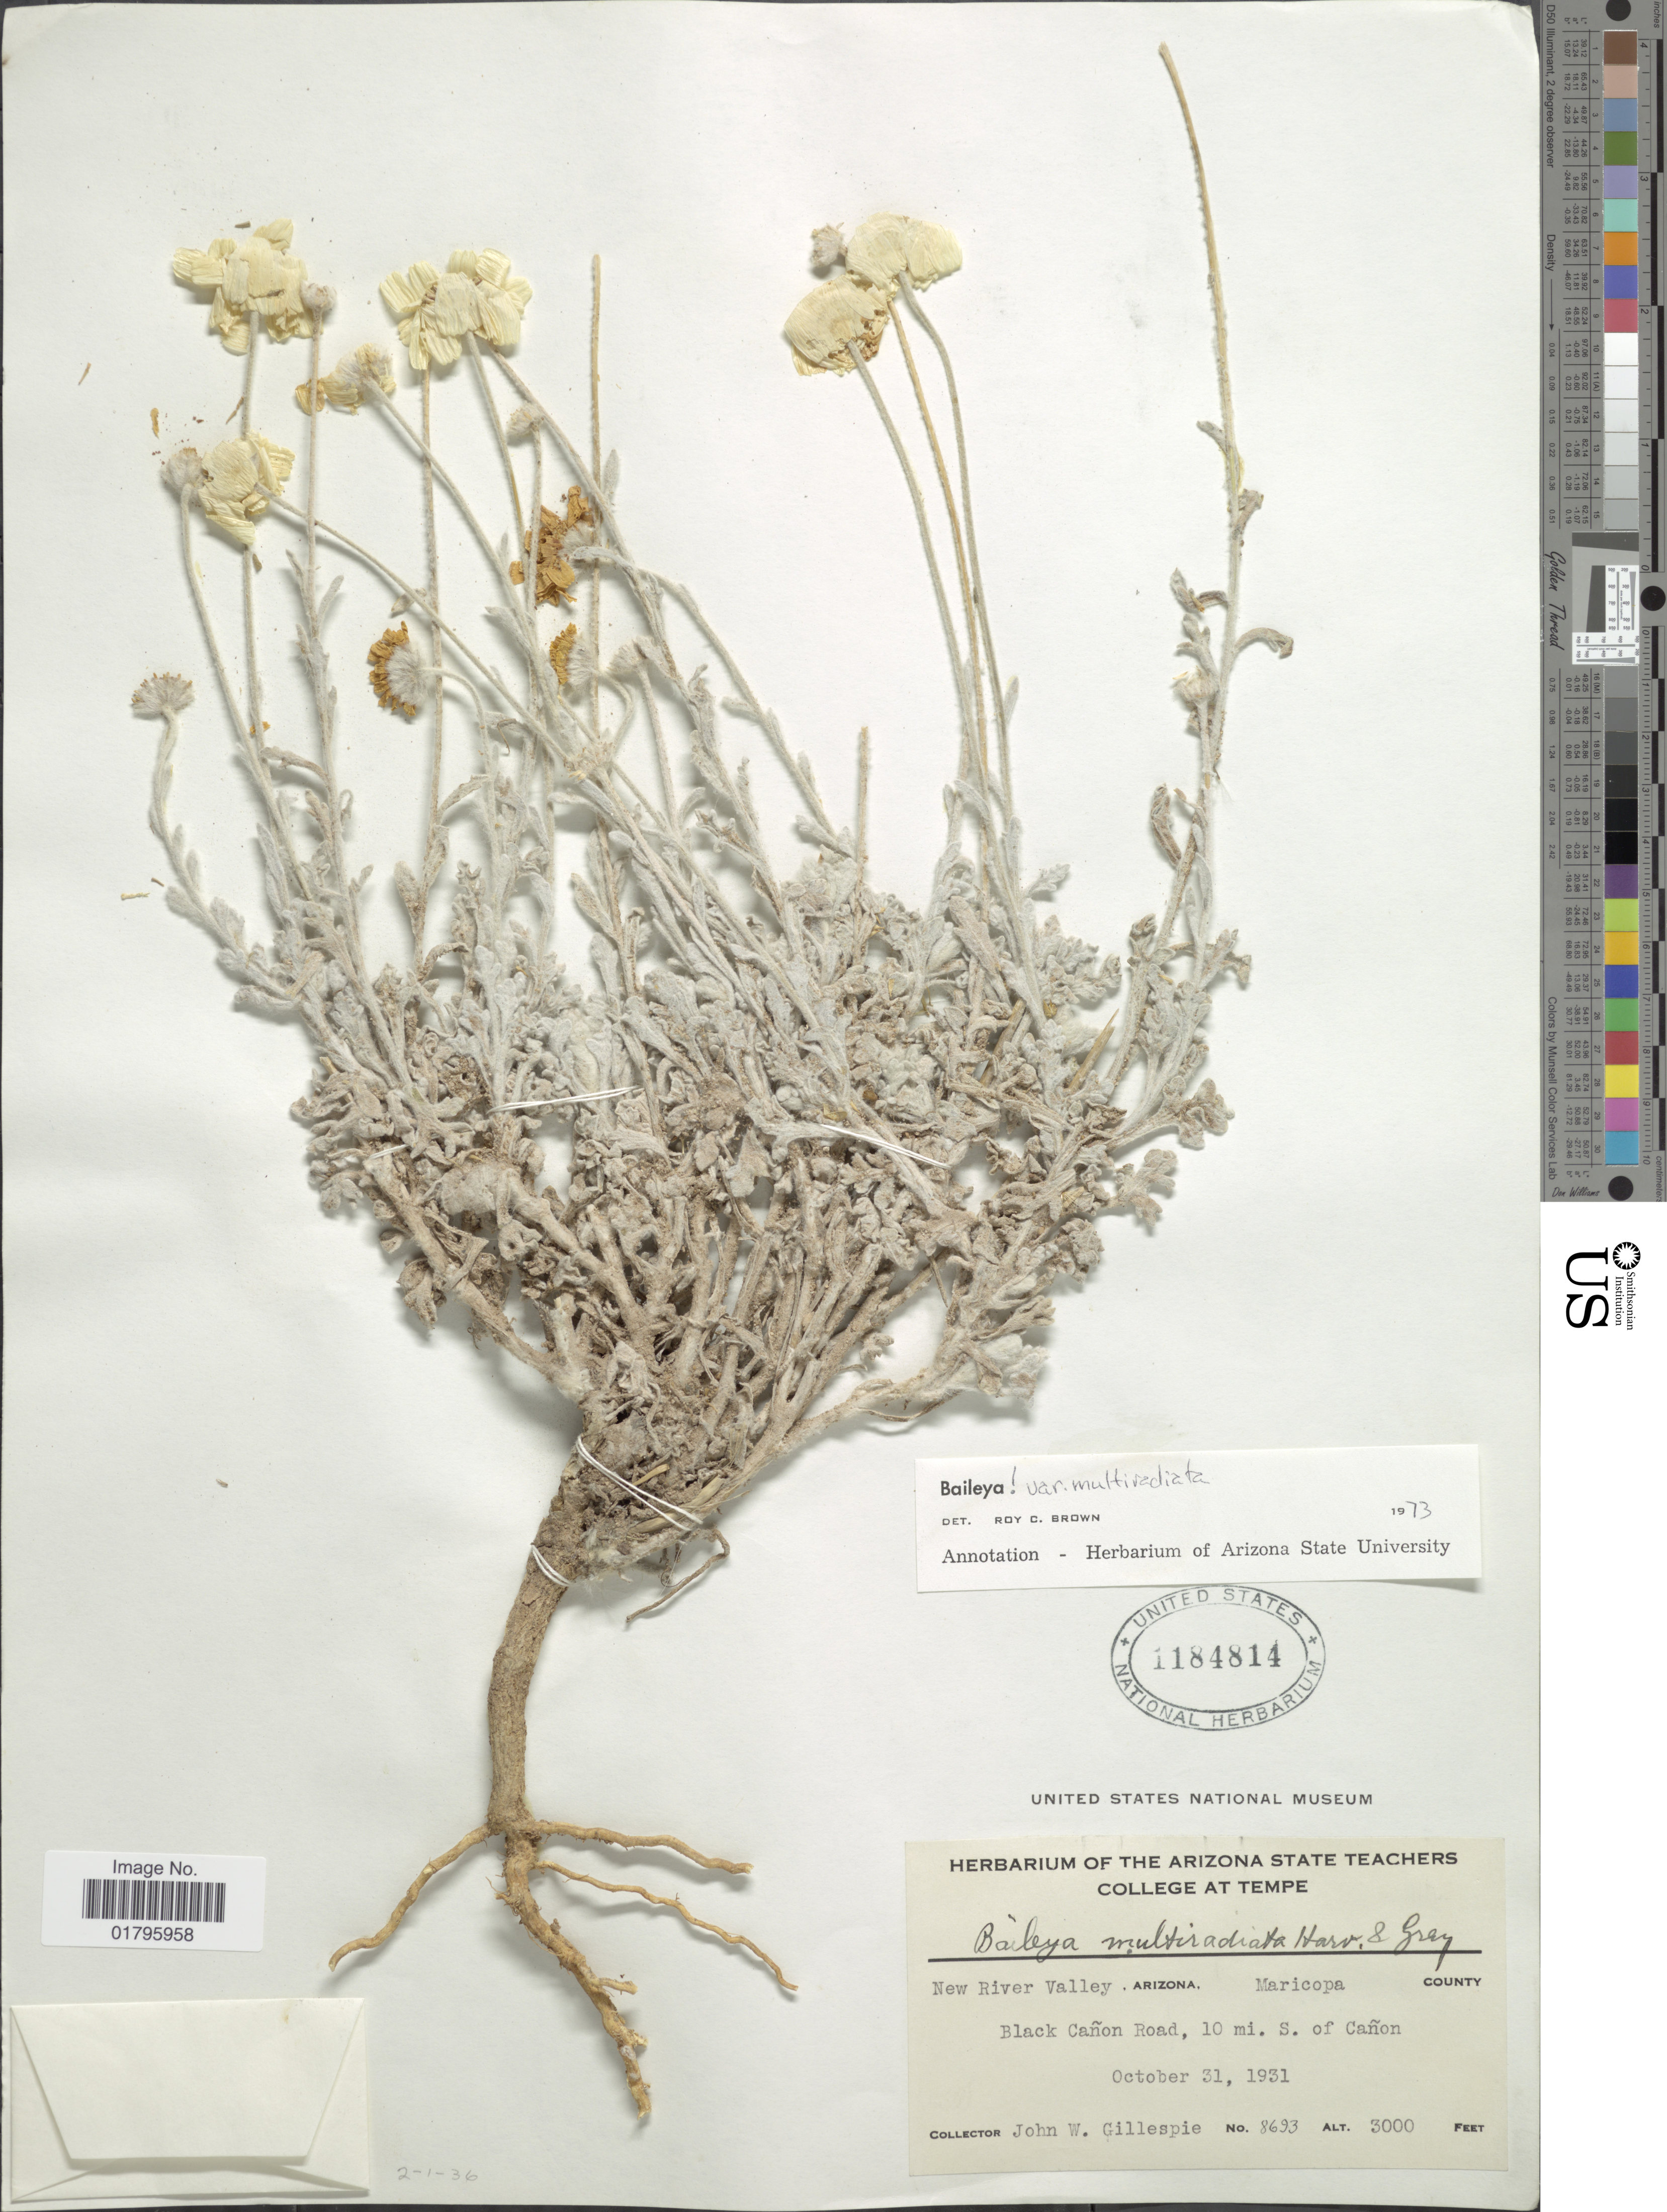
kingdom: Plantae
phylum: Tracheophyta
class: Magnoliopsida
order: Asterales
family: Asteraceae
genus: Baileya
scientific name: Baileya multiradiata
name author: Harv. & A. Gray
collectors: J. W. Gillespie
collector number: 8693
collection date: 1931-10-31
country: United States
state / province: Arizona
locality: New River Valley Arizona, Maricopa County. Black Canon Road, 10 mi. S of Canon.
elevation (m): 914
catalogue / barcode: US 1184814